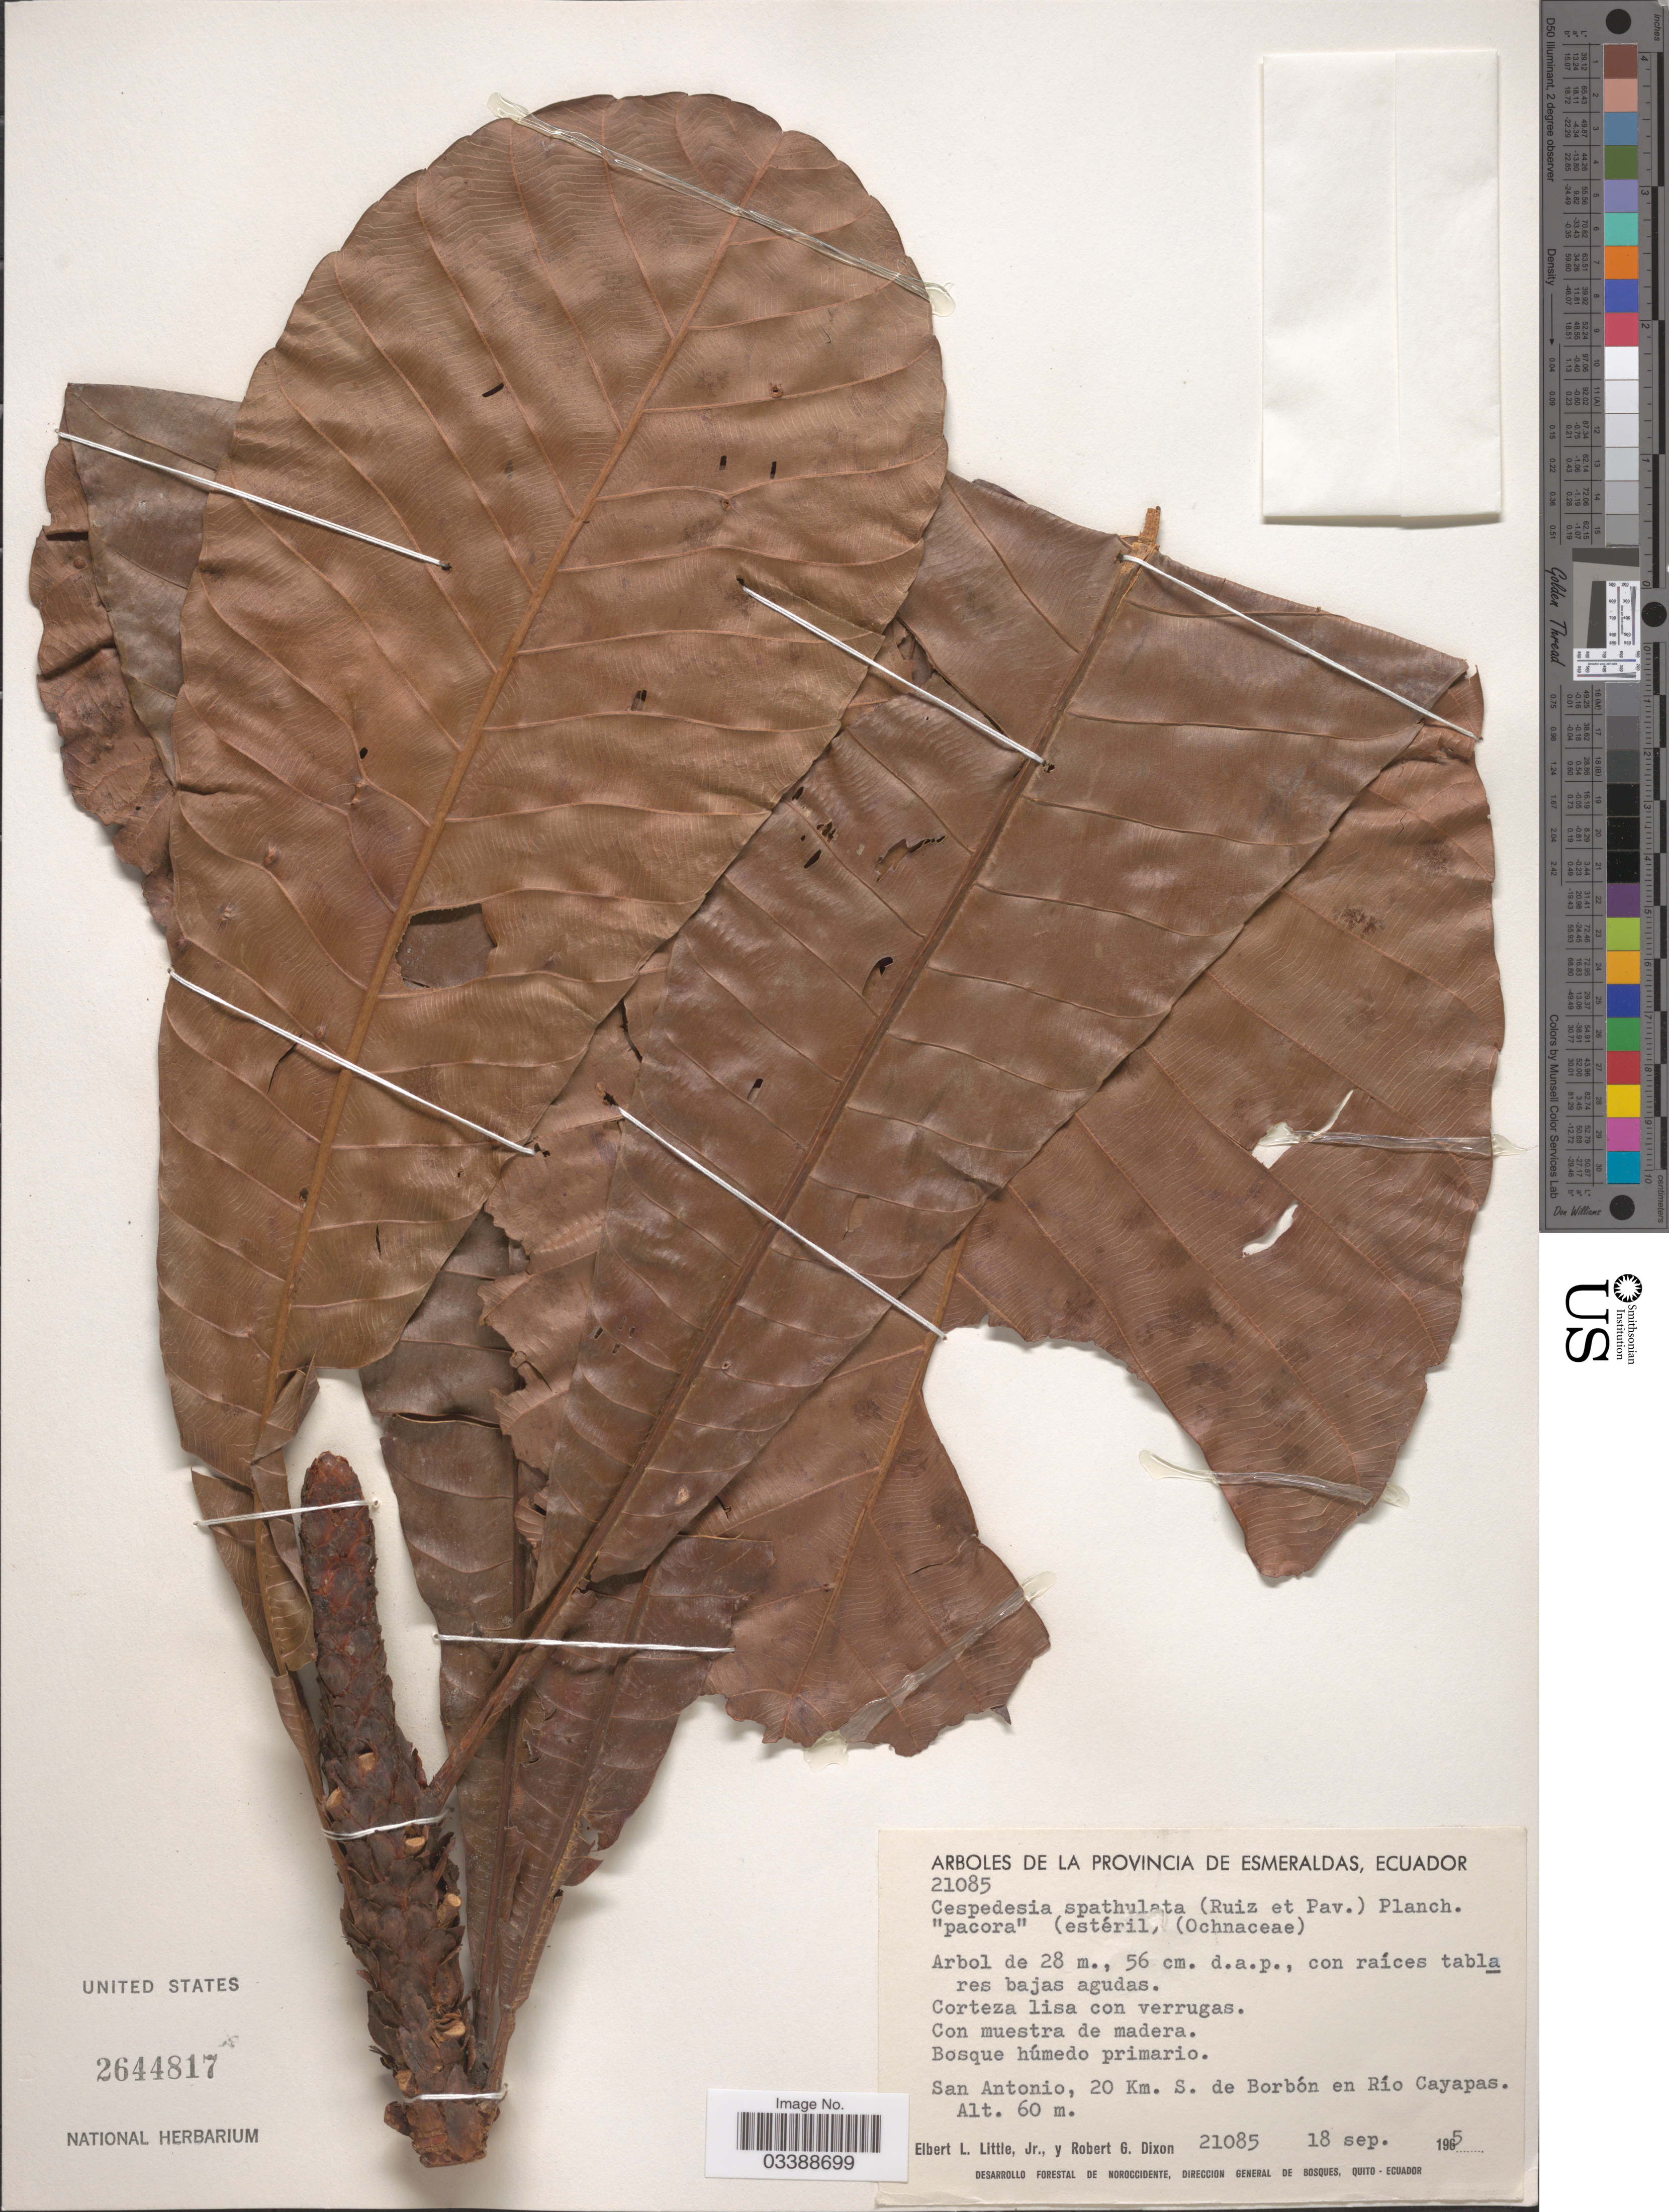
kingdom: Plantae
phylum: Tracheophyta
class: Magnoliopsida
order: Malpighiales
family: Ochnaceae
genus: Cespedesia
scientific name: Cespedesia spathulata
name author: (Ruiz & Pav.) Planch.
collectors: E. L. Little & R. G. Dixon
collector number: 21085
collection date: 1965-09-18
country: Ecuador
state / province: Esmeraldas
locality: San Antonio, 20 Km. S. de Borbón en Río Cayapas.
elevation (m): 60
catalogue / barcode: US 2644817